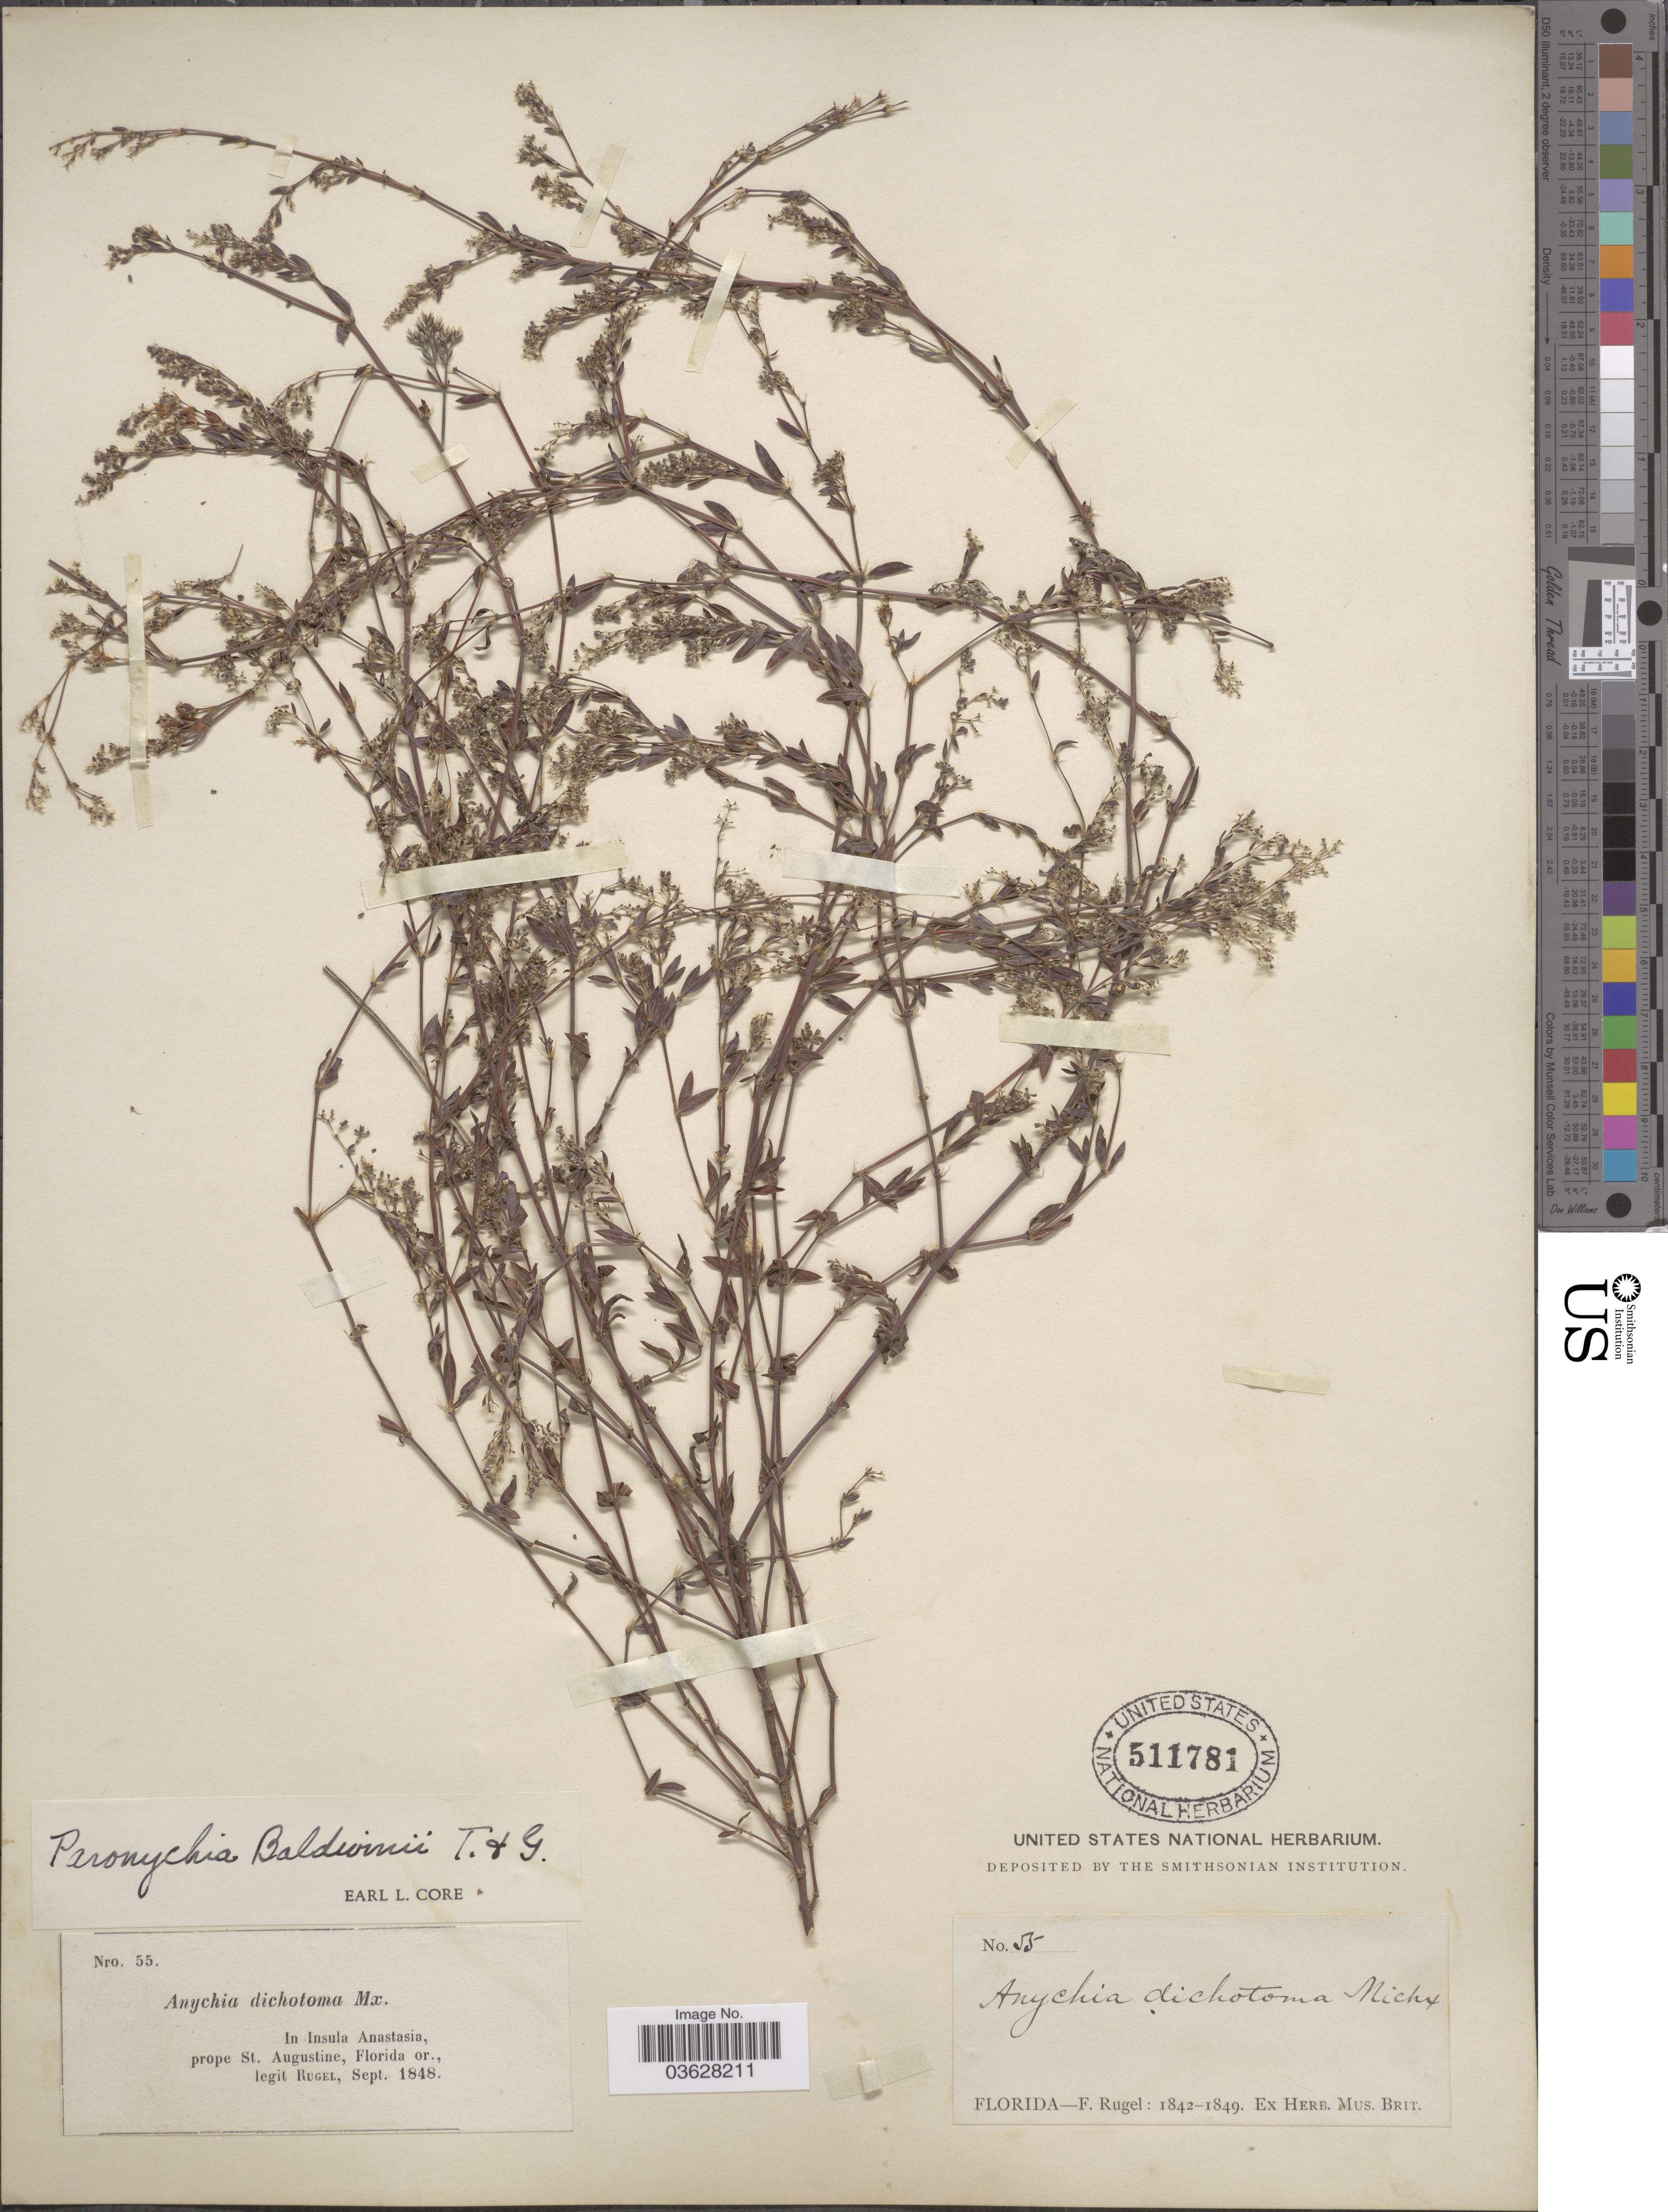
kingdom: Plantae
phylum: Tracheophyta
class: Magnoliopsida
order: Caryophyllales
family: Caryophyllaceae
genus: Paronychia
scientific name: Paronychia baldwinii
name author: (A. Gray & Torr.) Fenzl ex Walp.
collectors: F. Rugel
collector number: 55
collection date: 1842/1849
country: United States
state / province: Florida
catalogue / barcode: US 511781